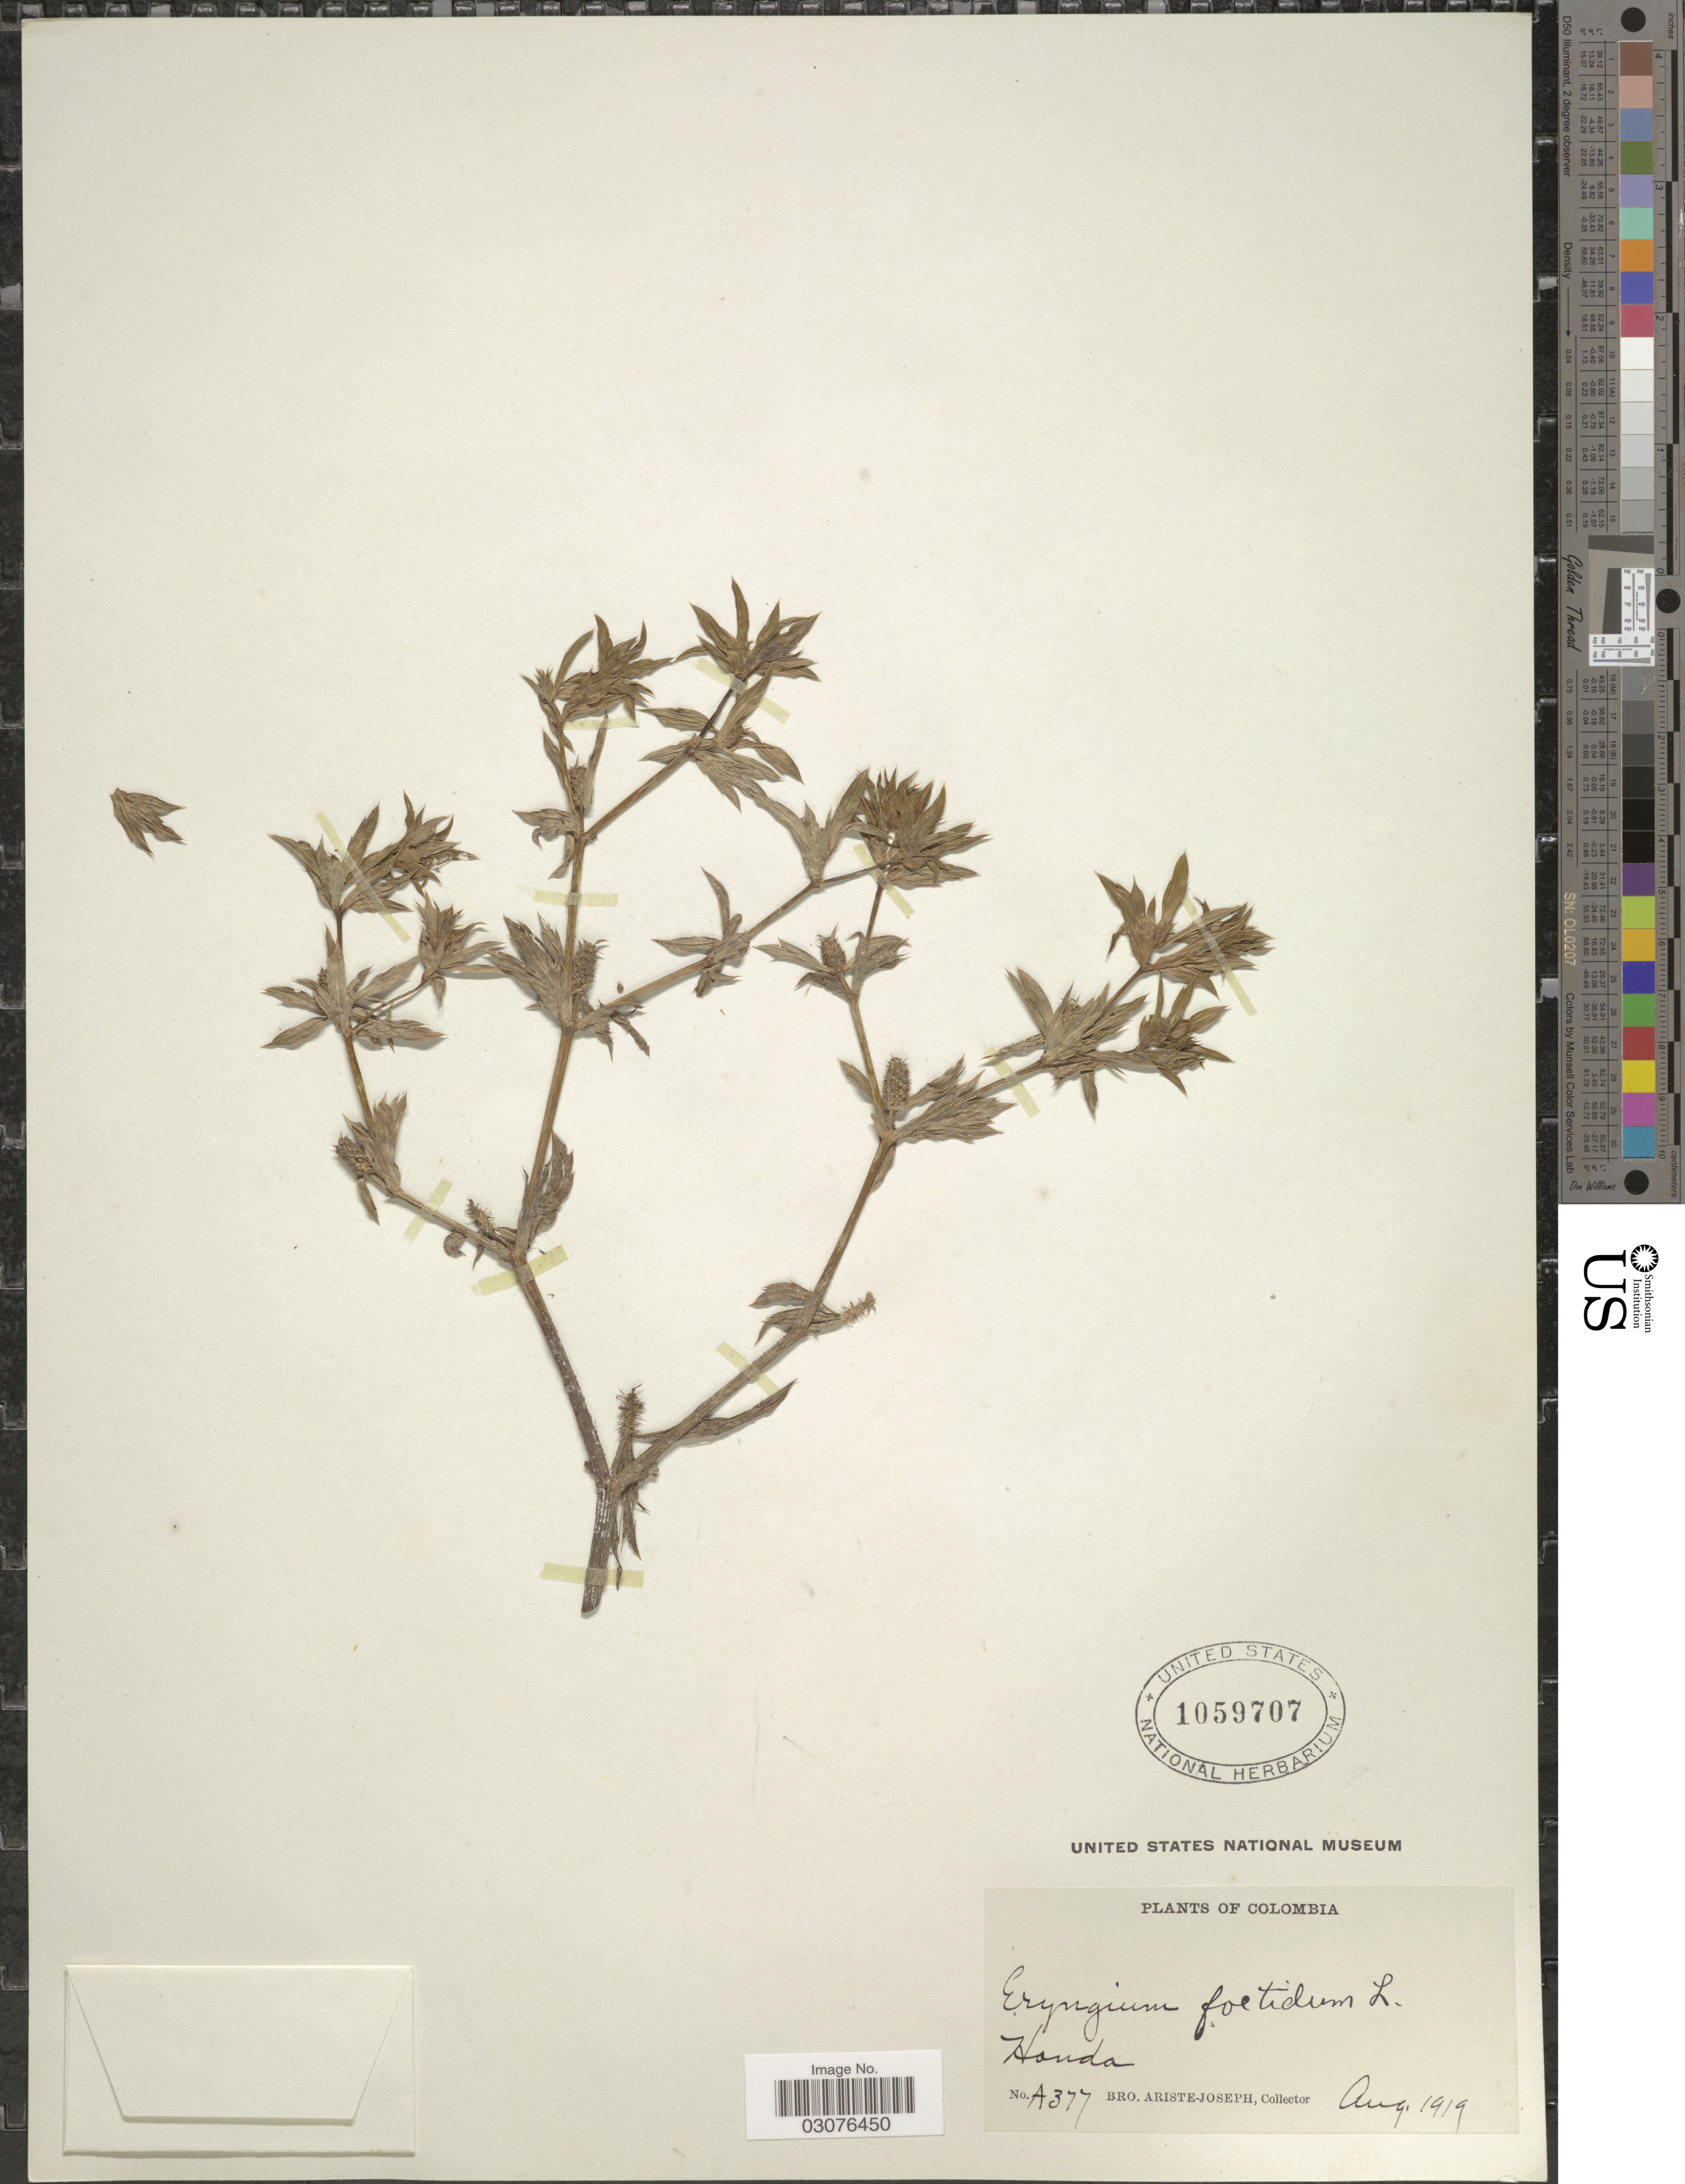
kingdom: Plantae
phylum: Tracheophyta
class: Magnoliopsida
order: Apiales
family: Apiaceae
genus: Eryngium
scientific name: Eryngium foetidum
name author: L.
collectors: Bro. Ariste-Joseph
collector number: A377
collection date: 1919-08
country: Colombia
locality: Honda.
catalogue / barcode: US 1059707